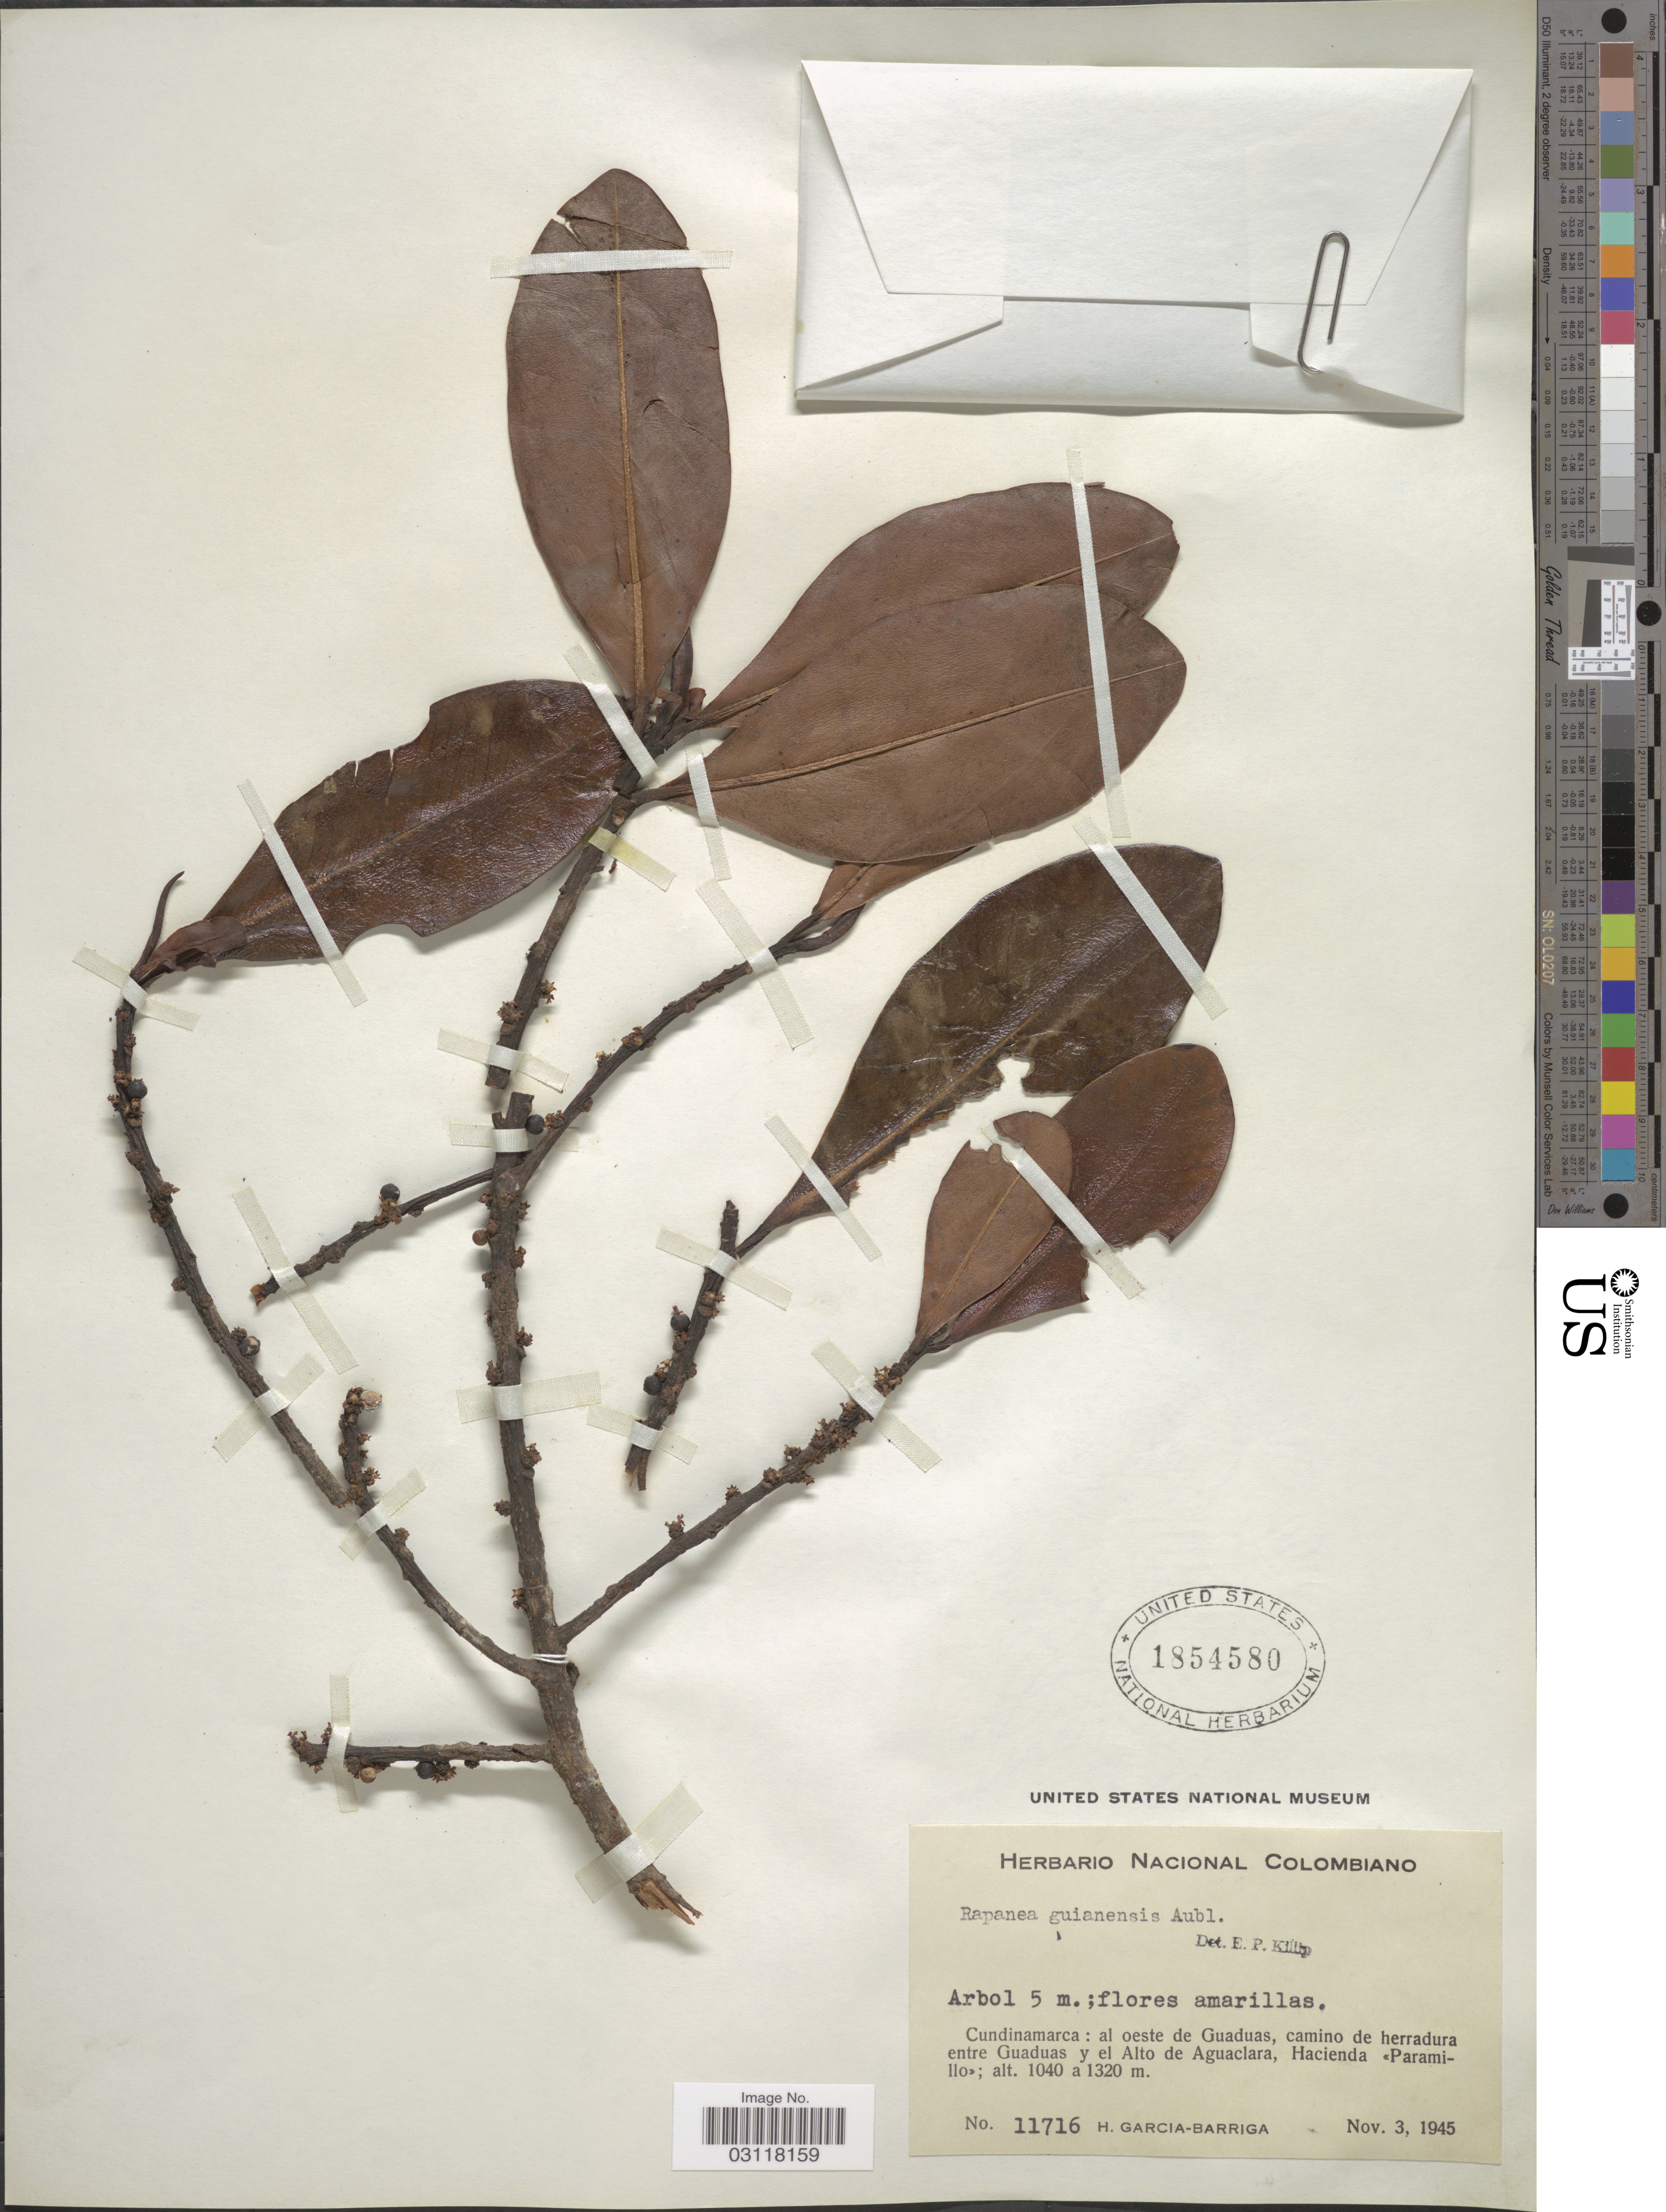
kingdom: Plantae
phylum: Tracheophyta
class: Magnoliopsida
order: Ericales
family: Primulaceae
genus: Rapanea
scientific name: Rapanea guianensis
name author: Aubl.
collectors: H. García Barriga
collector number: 11716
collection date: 1945-11-03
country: Colombia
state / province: Cundinamarca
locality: Al oeste de Guaduas, camino de herradura entre Guaduas y el Alto de Aguaclara, Hacienda «Paramillo».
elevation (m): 1040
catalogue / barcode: US 1854580